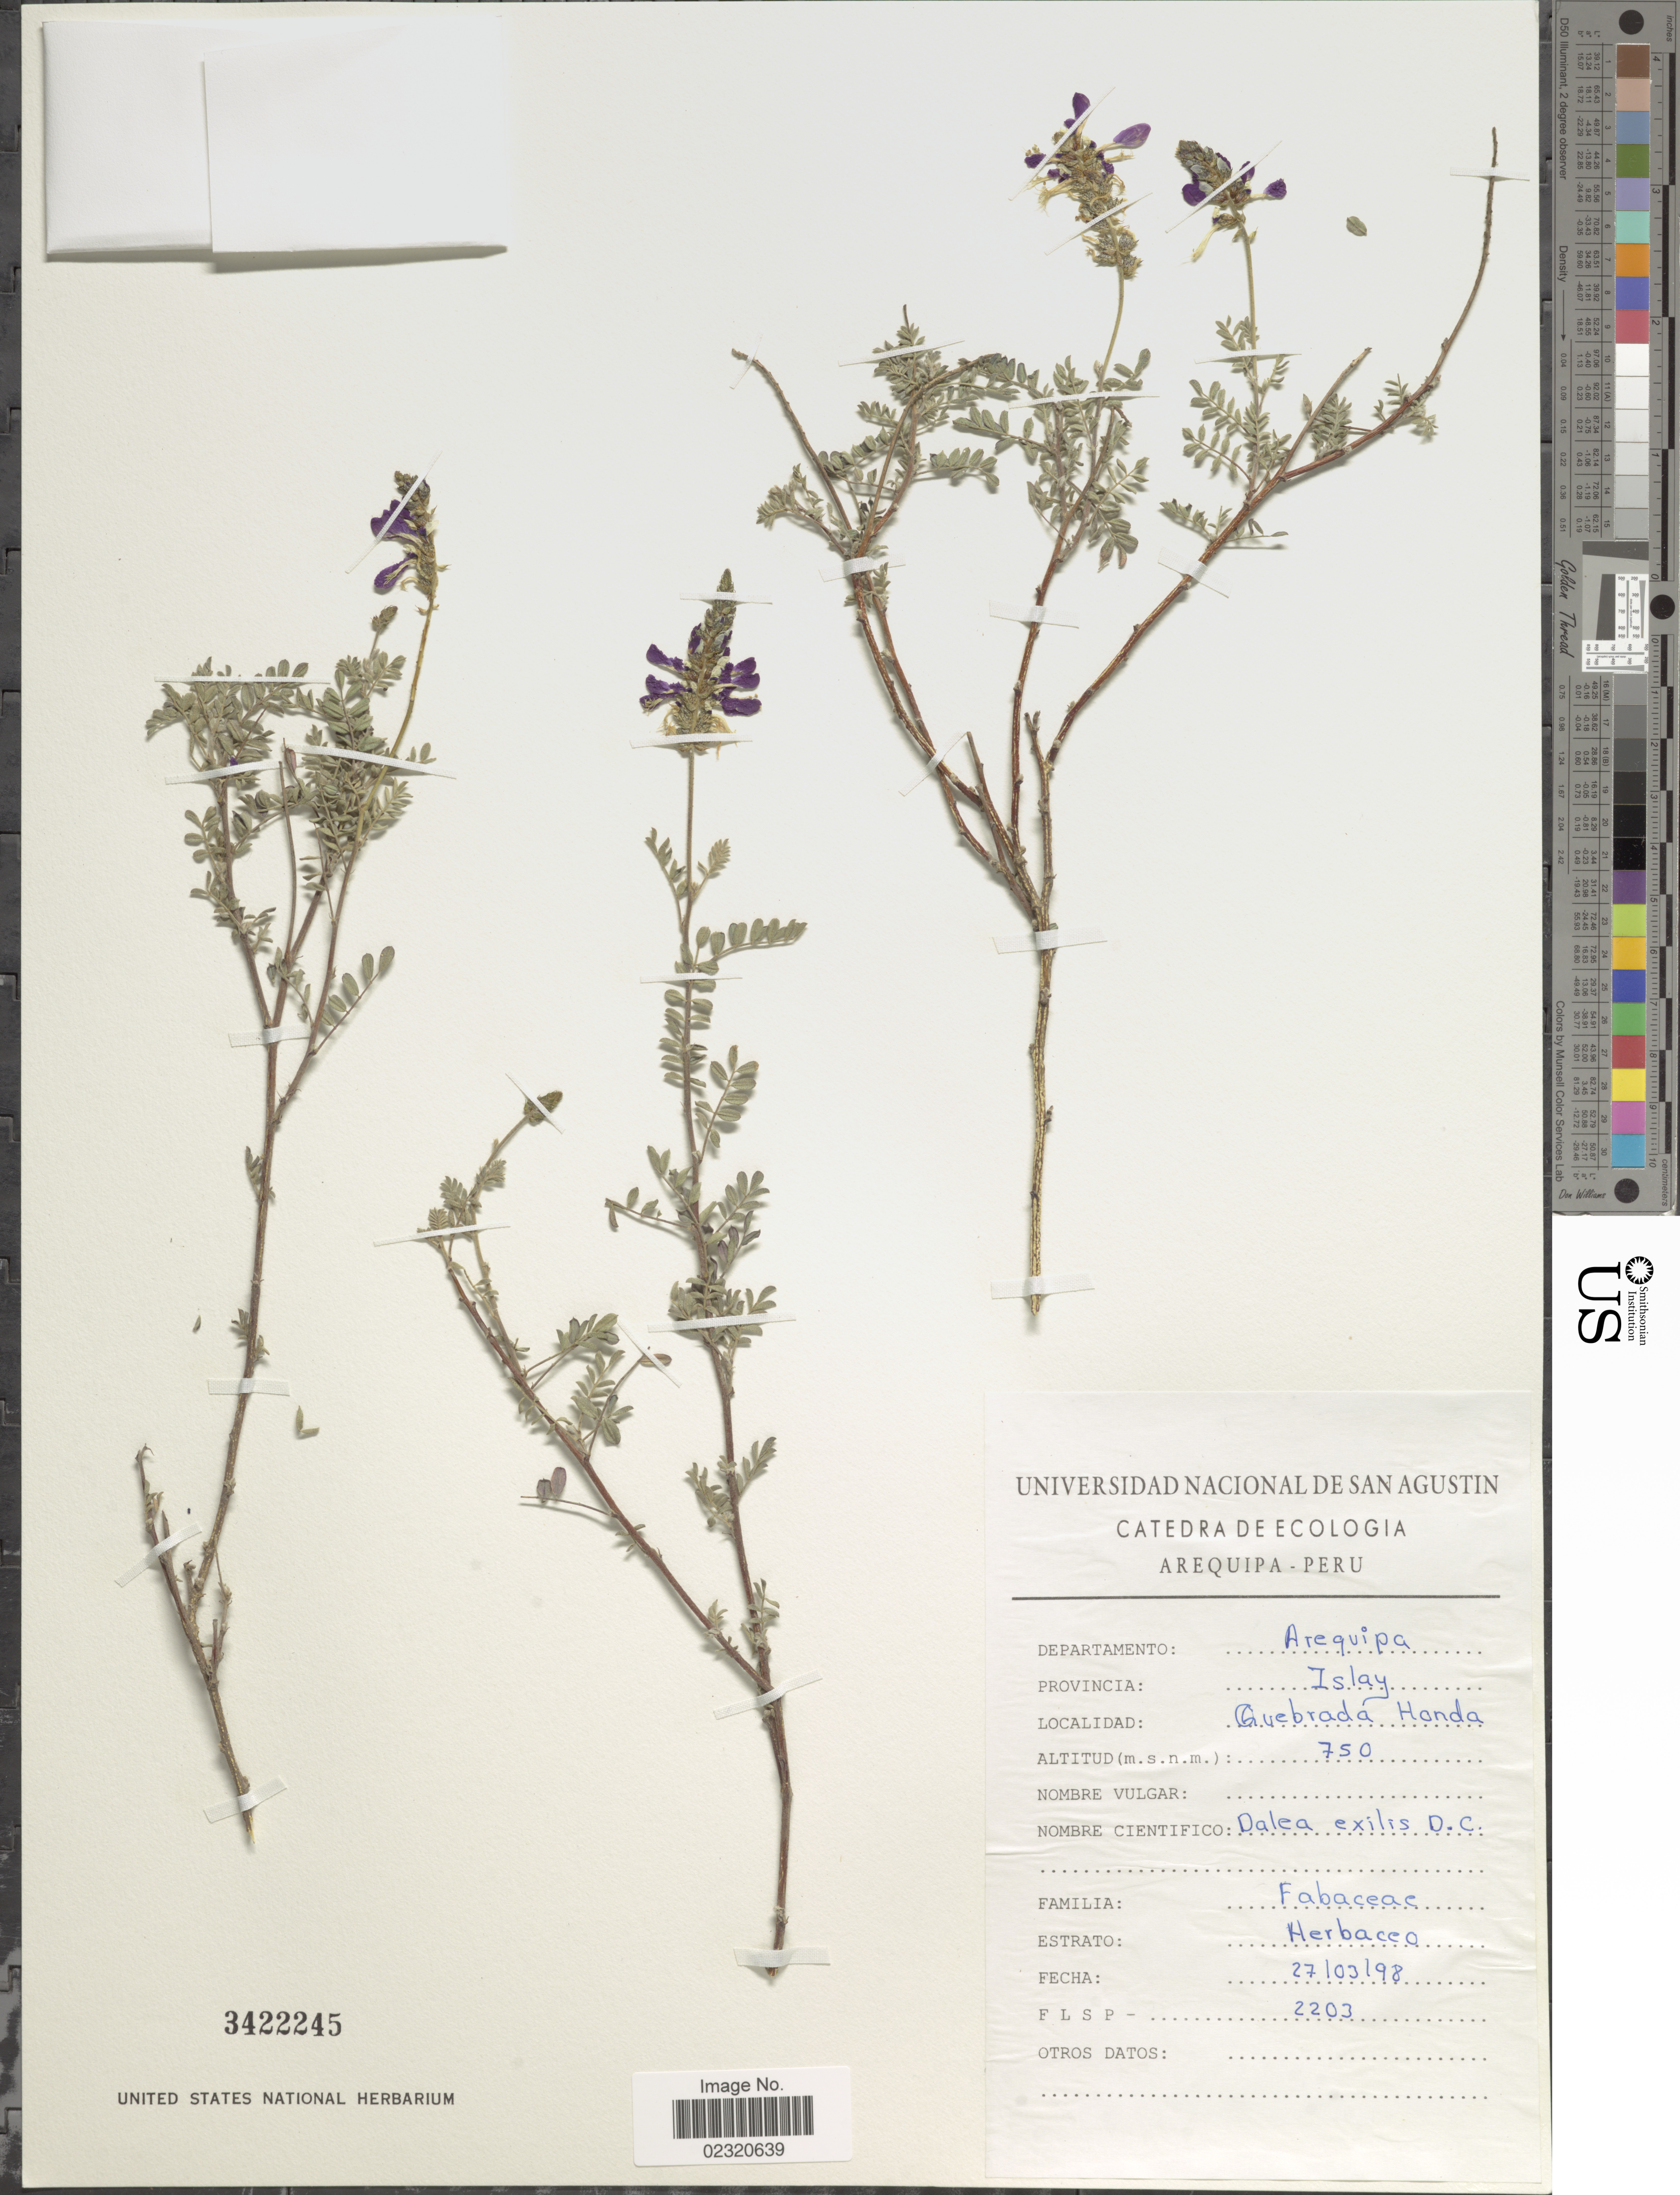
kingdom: Plantae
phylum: Tracheophyta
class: Magnoliopsida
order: Fabales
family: Fabaceae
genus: Dalea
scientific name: Dalea exilis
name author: DC.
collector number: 2203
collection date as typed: Transcribed d/m/y: 27/3/98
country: Peru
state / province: Arequipa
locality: Quebrada Honda, Provincia Islay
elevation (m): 750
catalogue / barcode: US 3422245